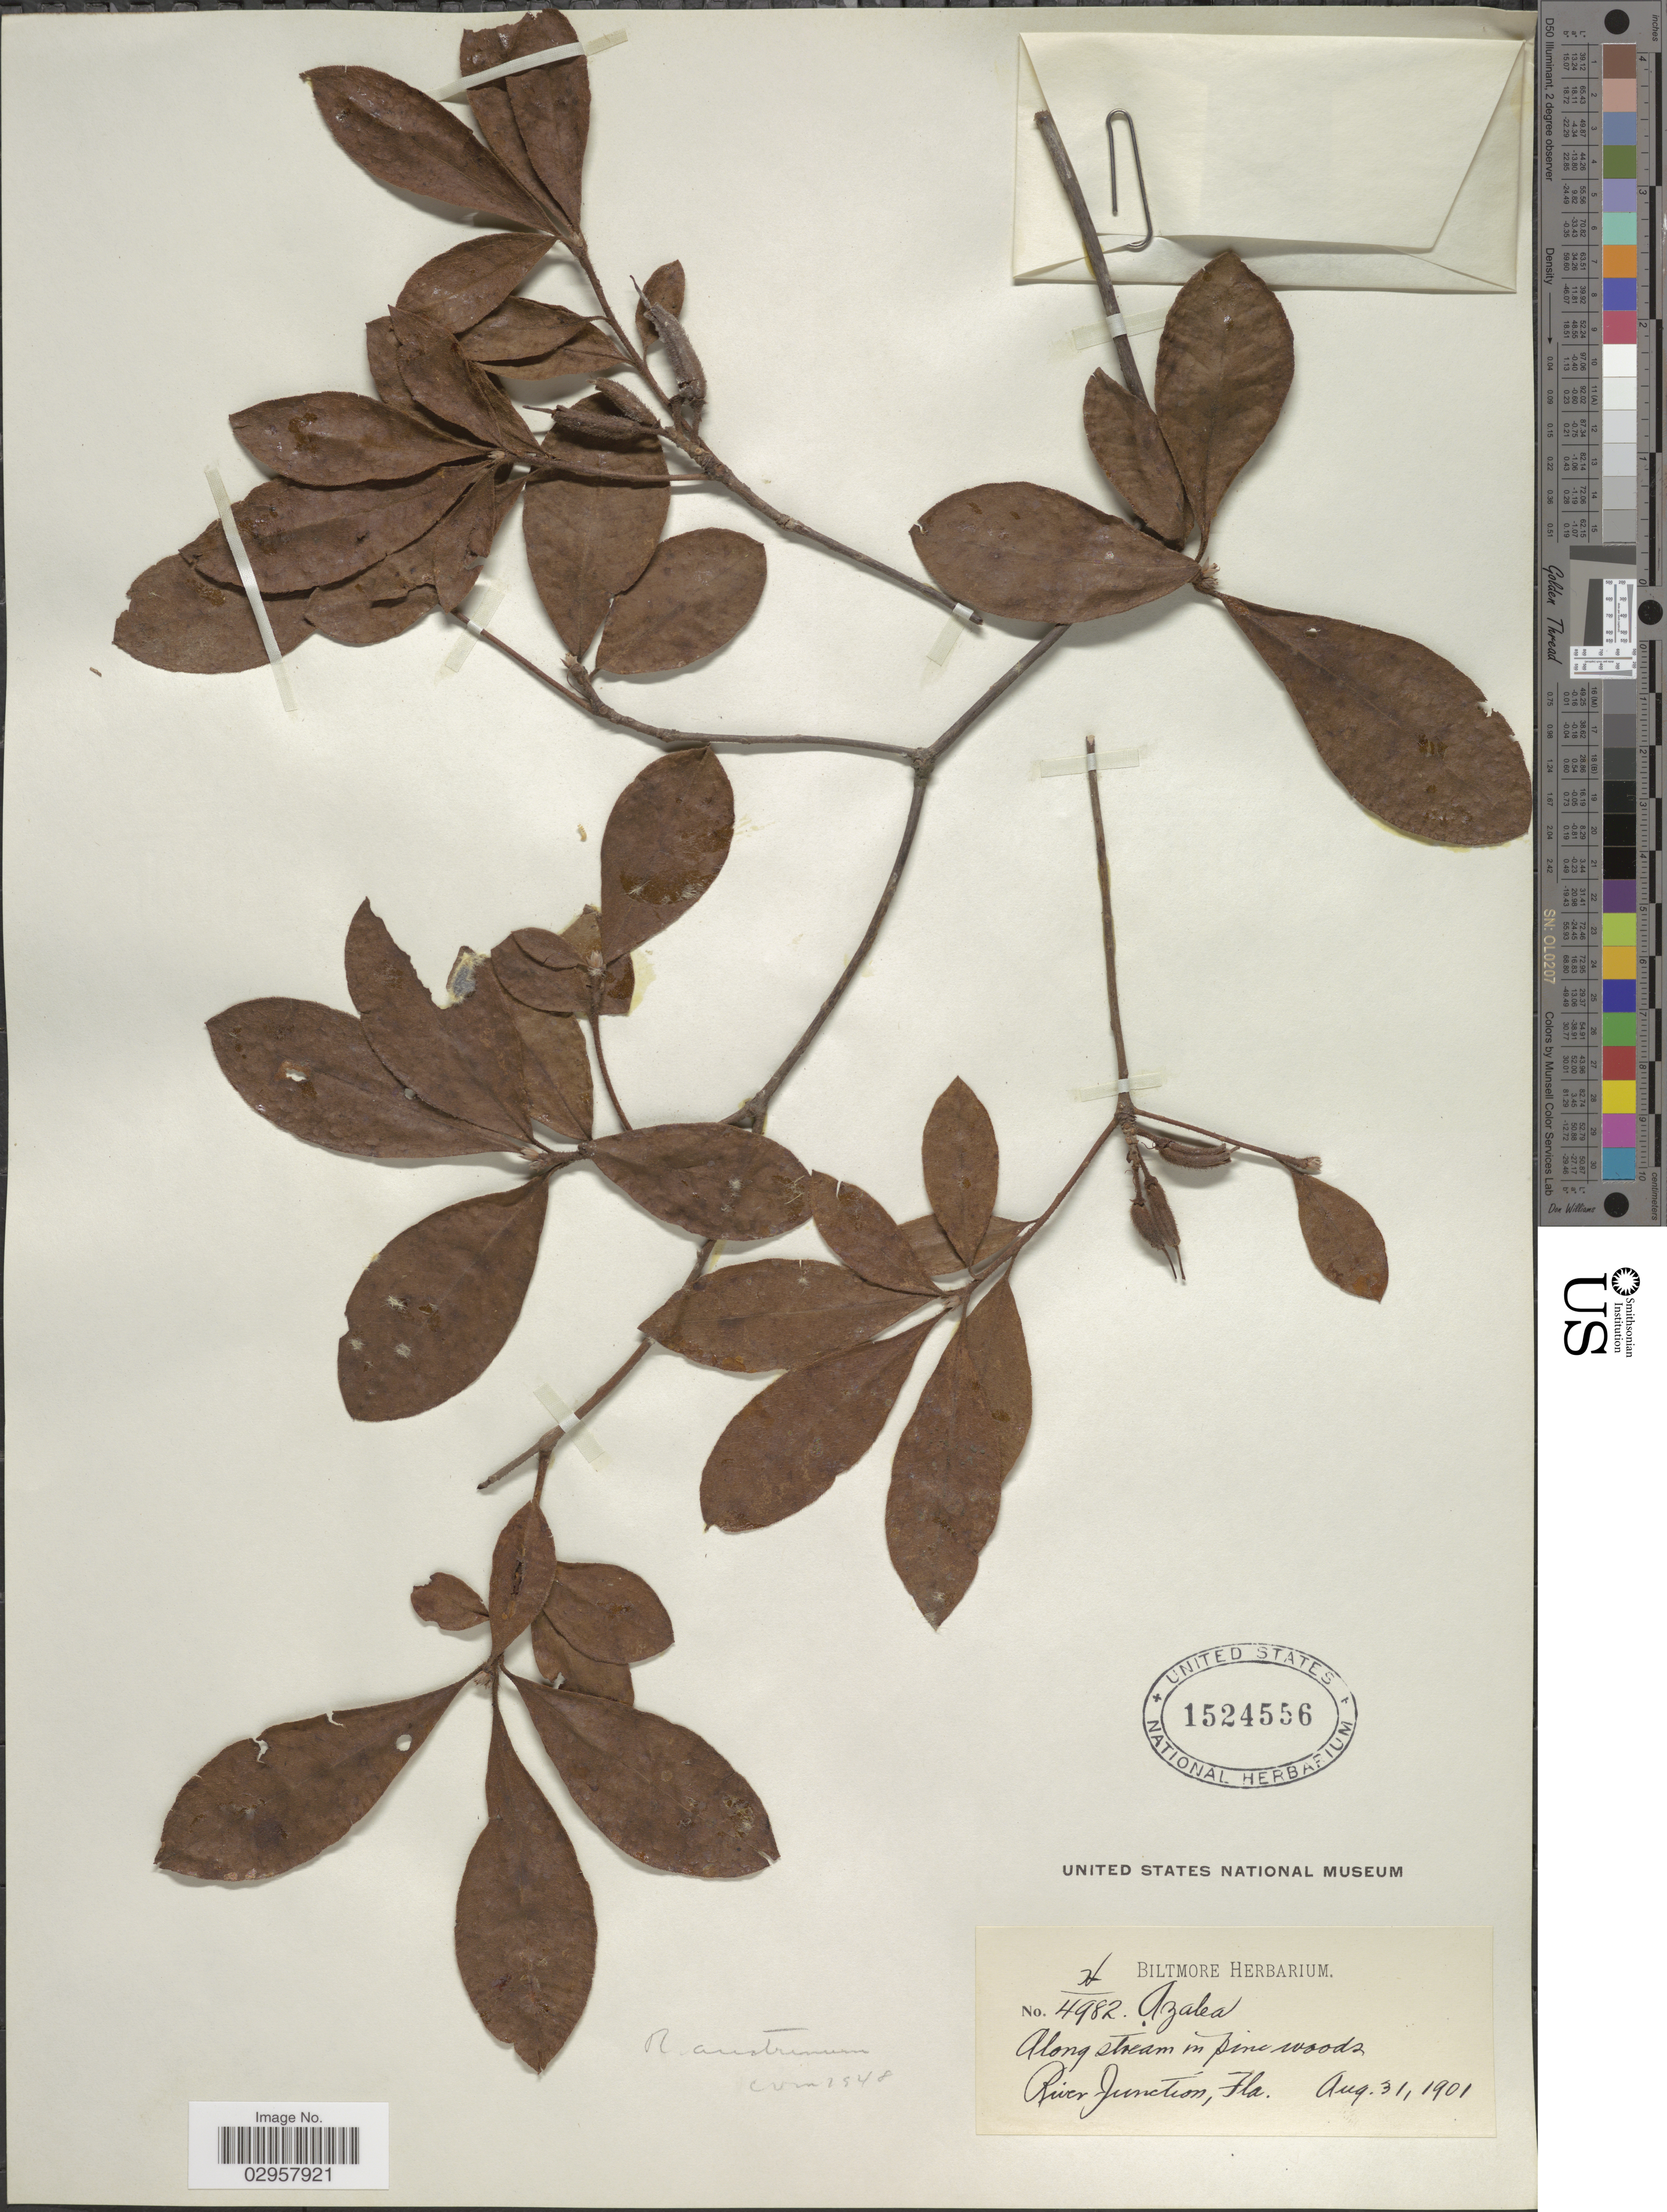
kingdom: Plantae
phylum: Tracheophyta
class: Magnoliopsida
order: Ericales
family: Ericaceae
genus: Rhododendron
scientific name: Rhododendron atlanticum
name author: (Ashe) Rehder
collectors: ex herb. Biltmore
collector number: H/4982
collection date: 1901-08-31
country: United States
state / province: Florida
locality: Along stream in pine woods River Junction.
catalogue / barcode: US 1524556